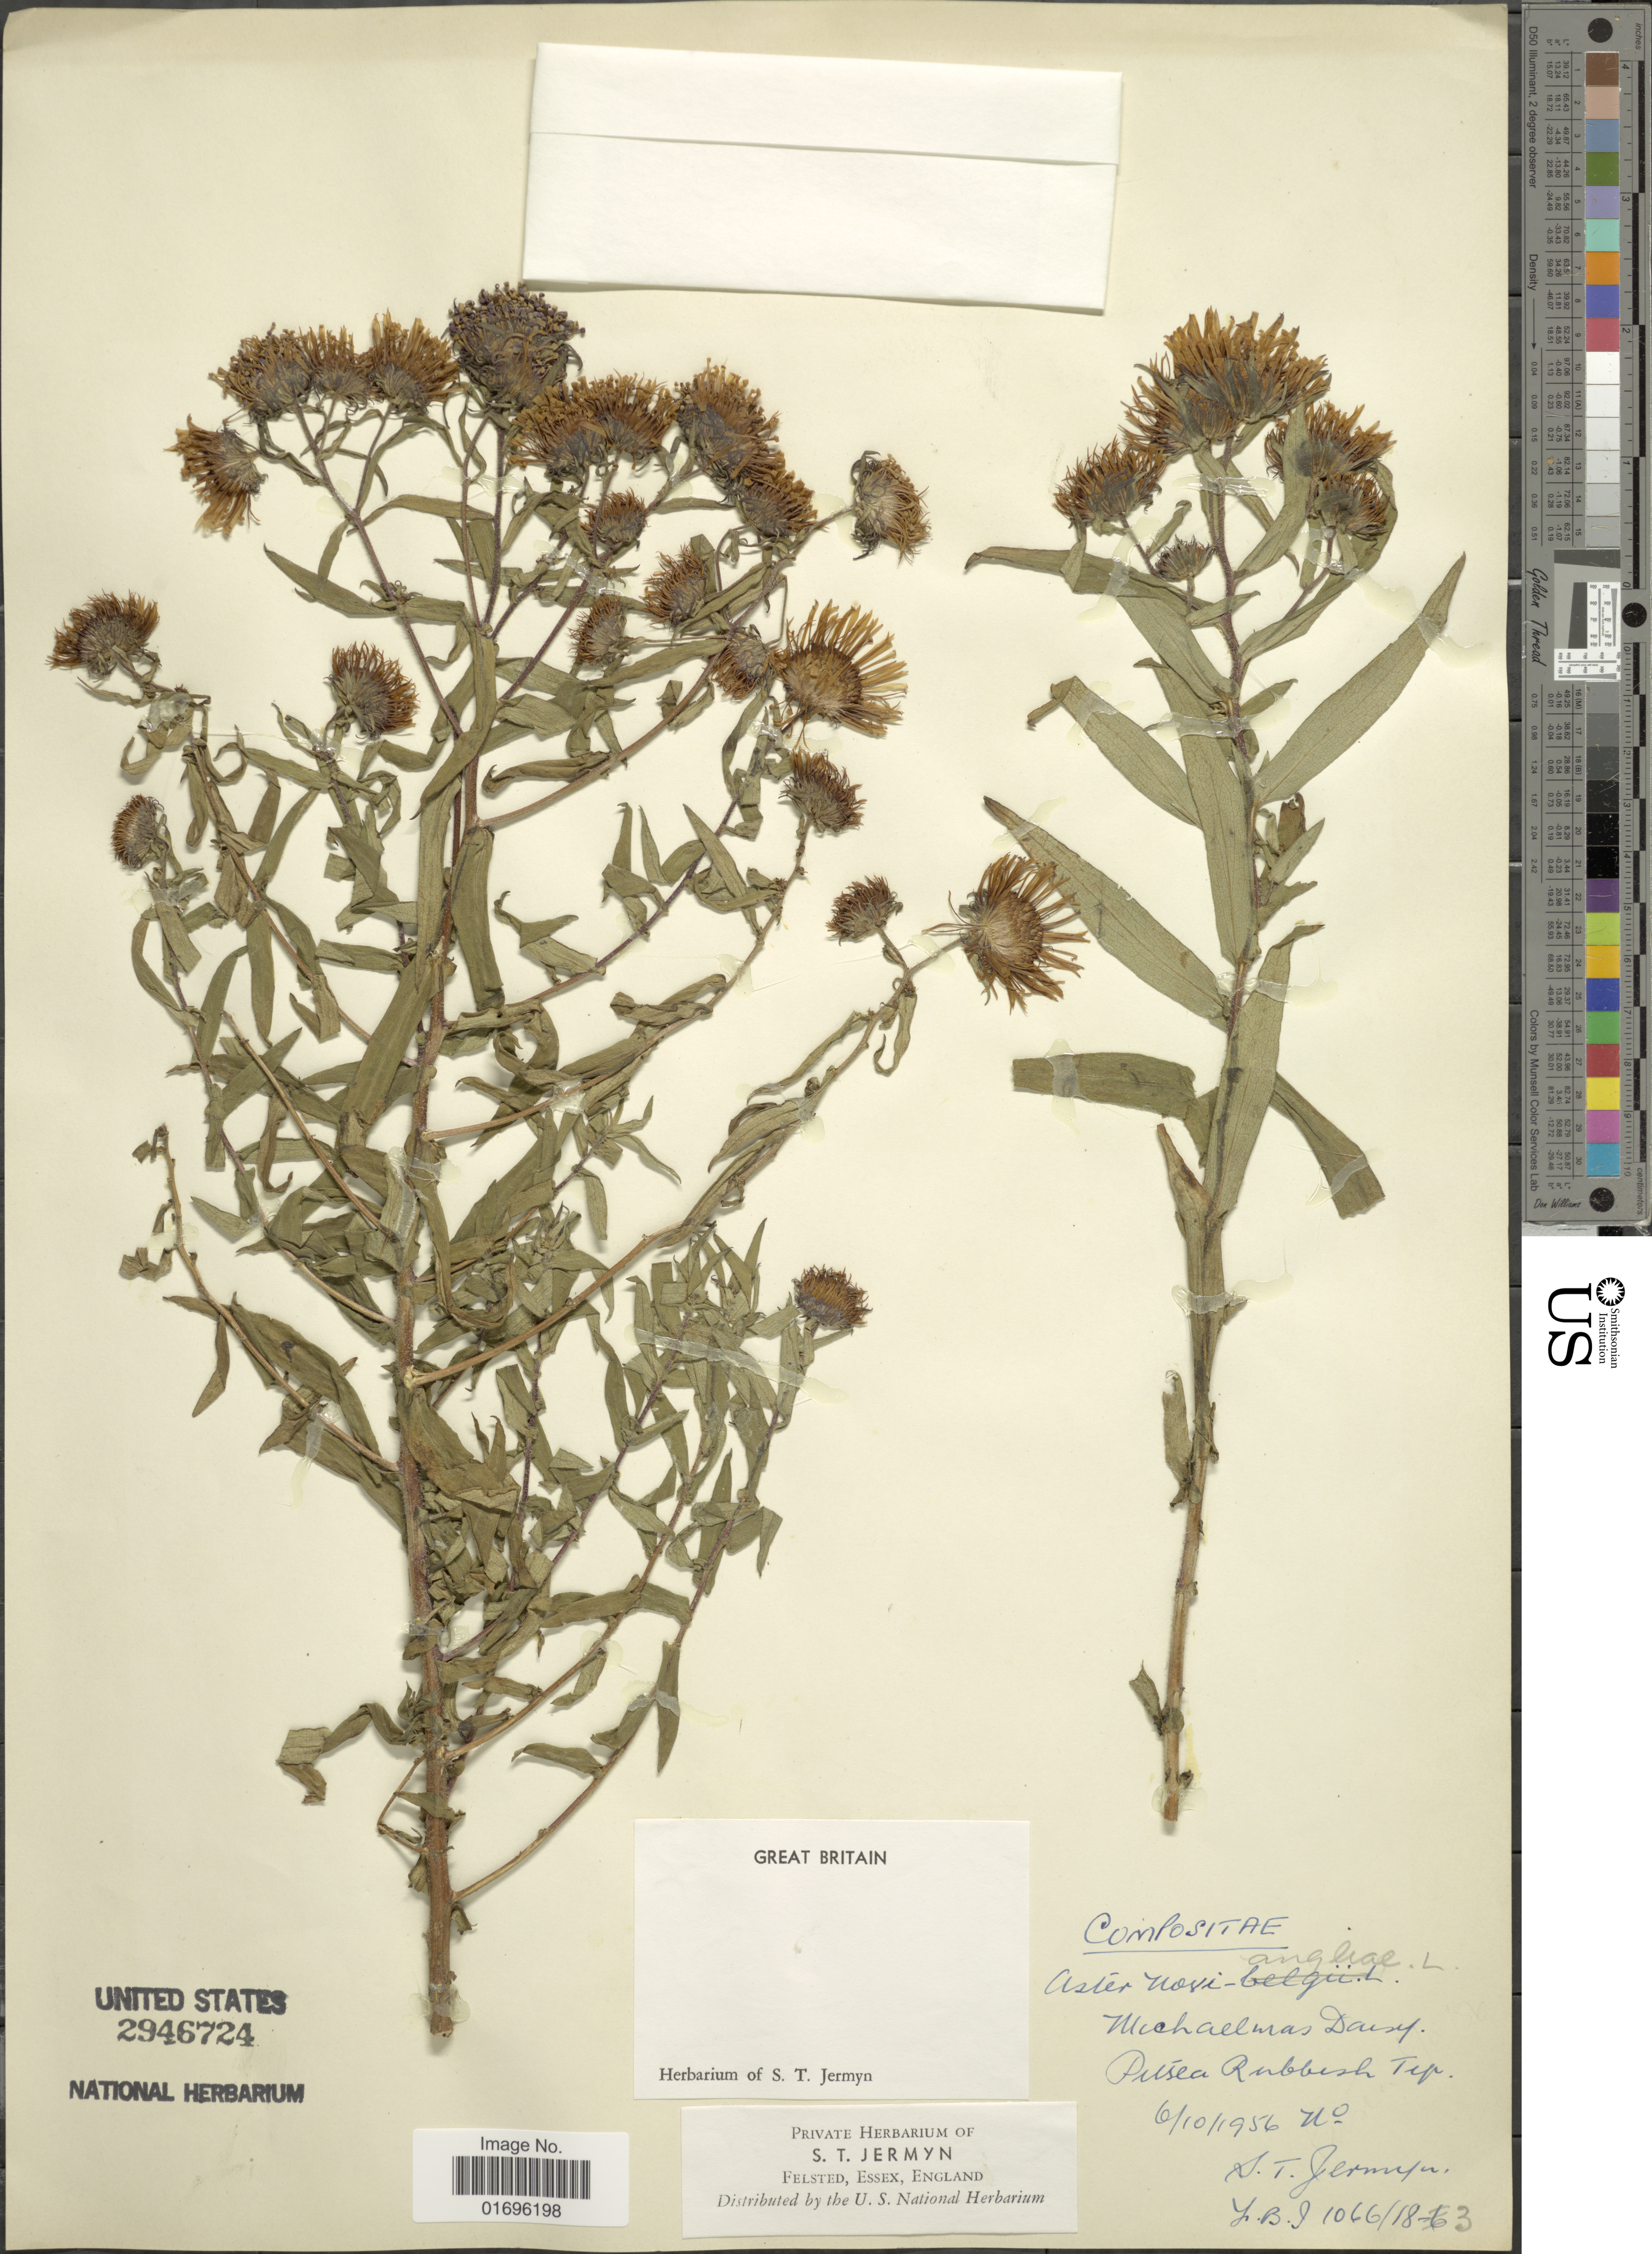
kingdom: Plantae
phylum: Tracheophyta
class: Magnoliopsida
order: Asterales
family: Asteraceae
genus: Aster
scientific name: Aster novae-angliae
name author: L.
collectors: S. Jermyn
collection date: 1956-10-06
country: United Kingdom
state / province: England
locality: Pitsea Rubbish Tip.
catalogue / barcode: US 2946724